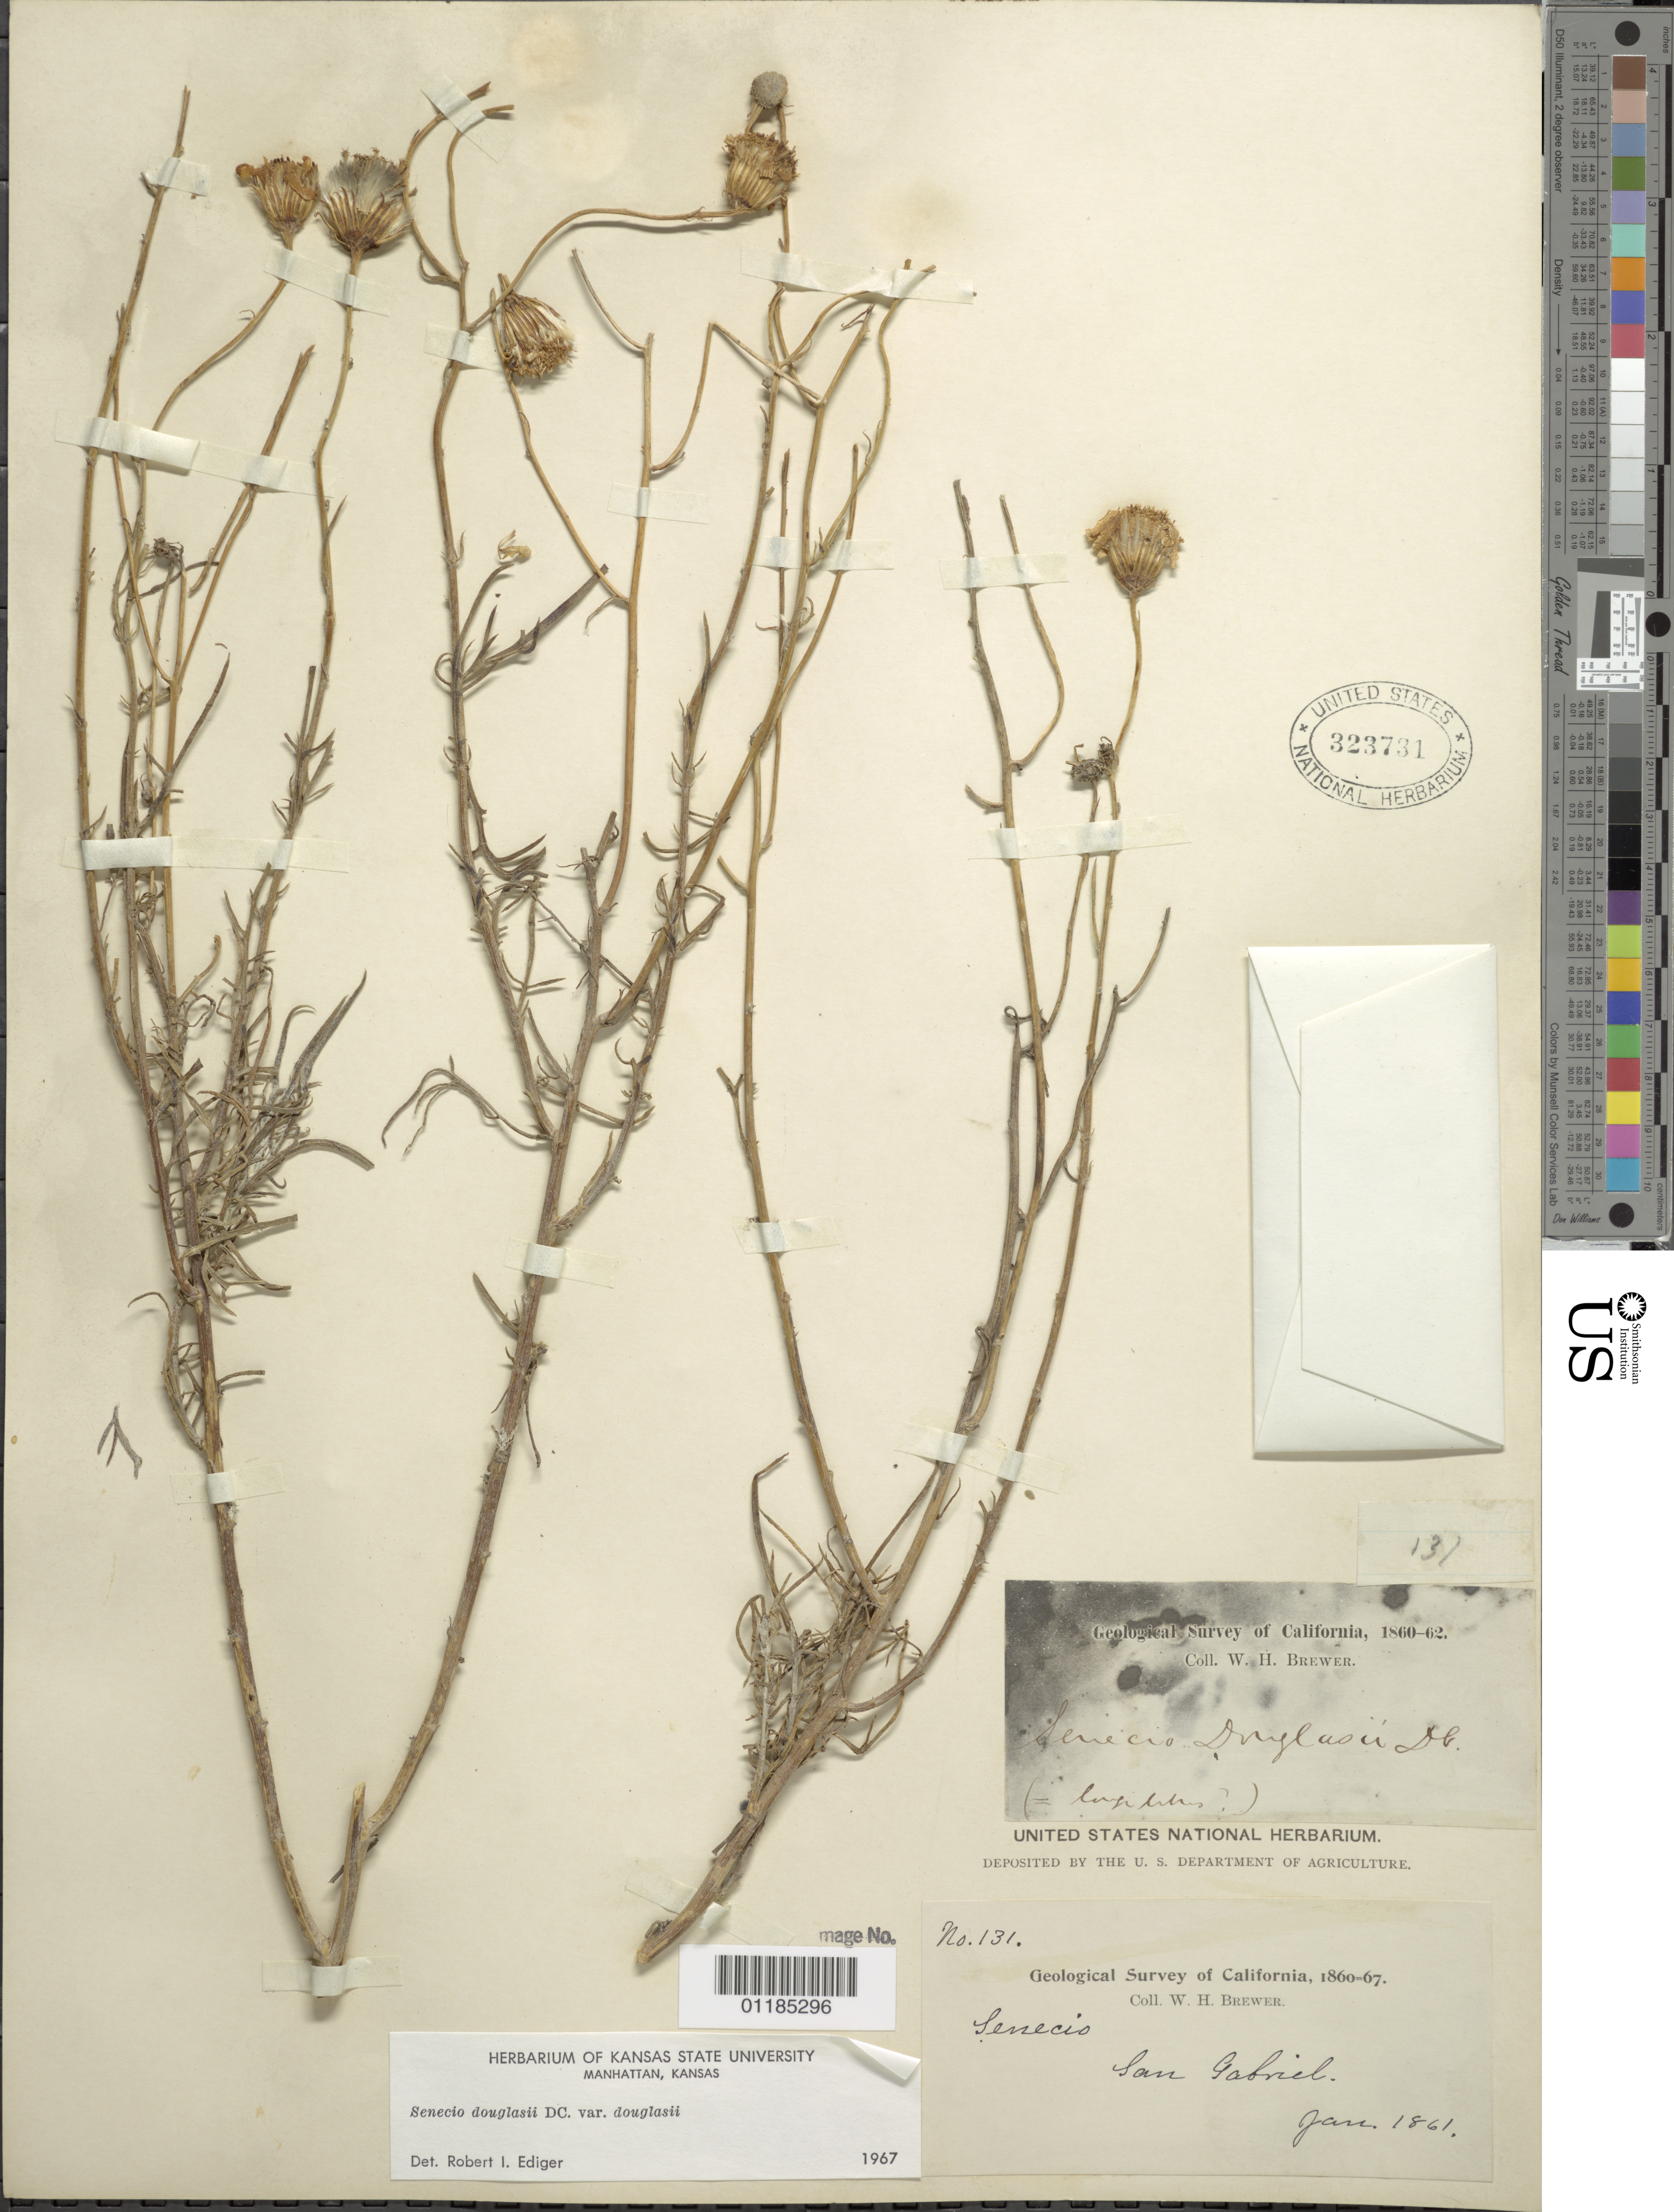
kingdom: Plantae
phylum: Tracheophyta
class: Magnoliopsida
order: Asterales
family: Asteraceae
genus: Senecio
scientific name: Senecio flaccidus var. douglasii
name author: (DC.) B.L. Turner & T.M. Barkley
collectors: W. H. Brewer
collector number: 131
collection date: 1861-01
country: United States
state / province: California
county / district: Los Angeles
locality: San Gabriel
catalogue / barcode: US 323731